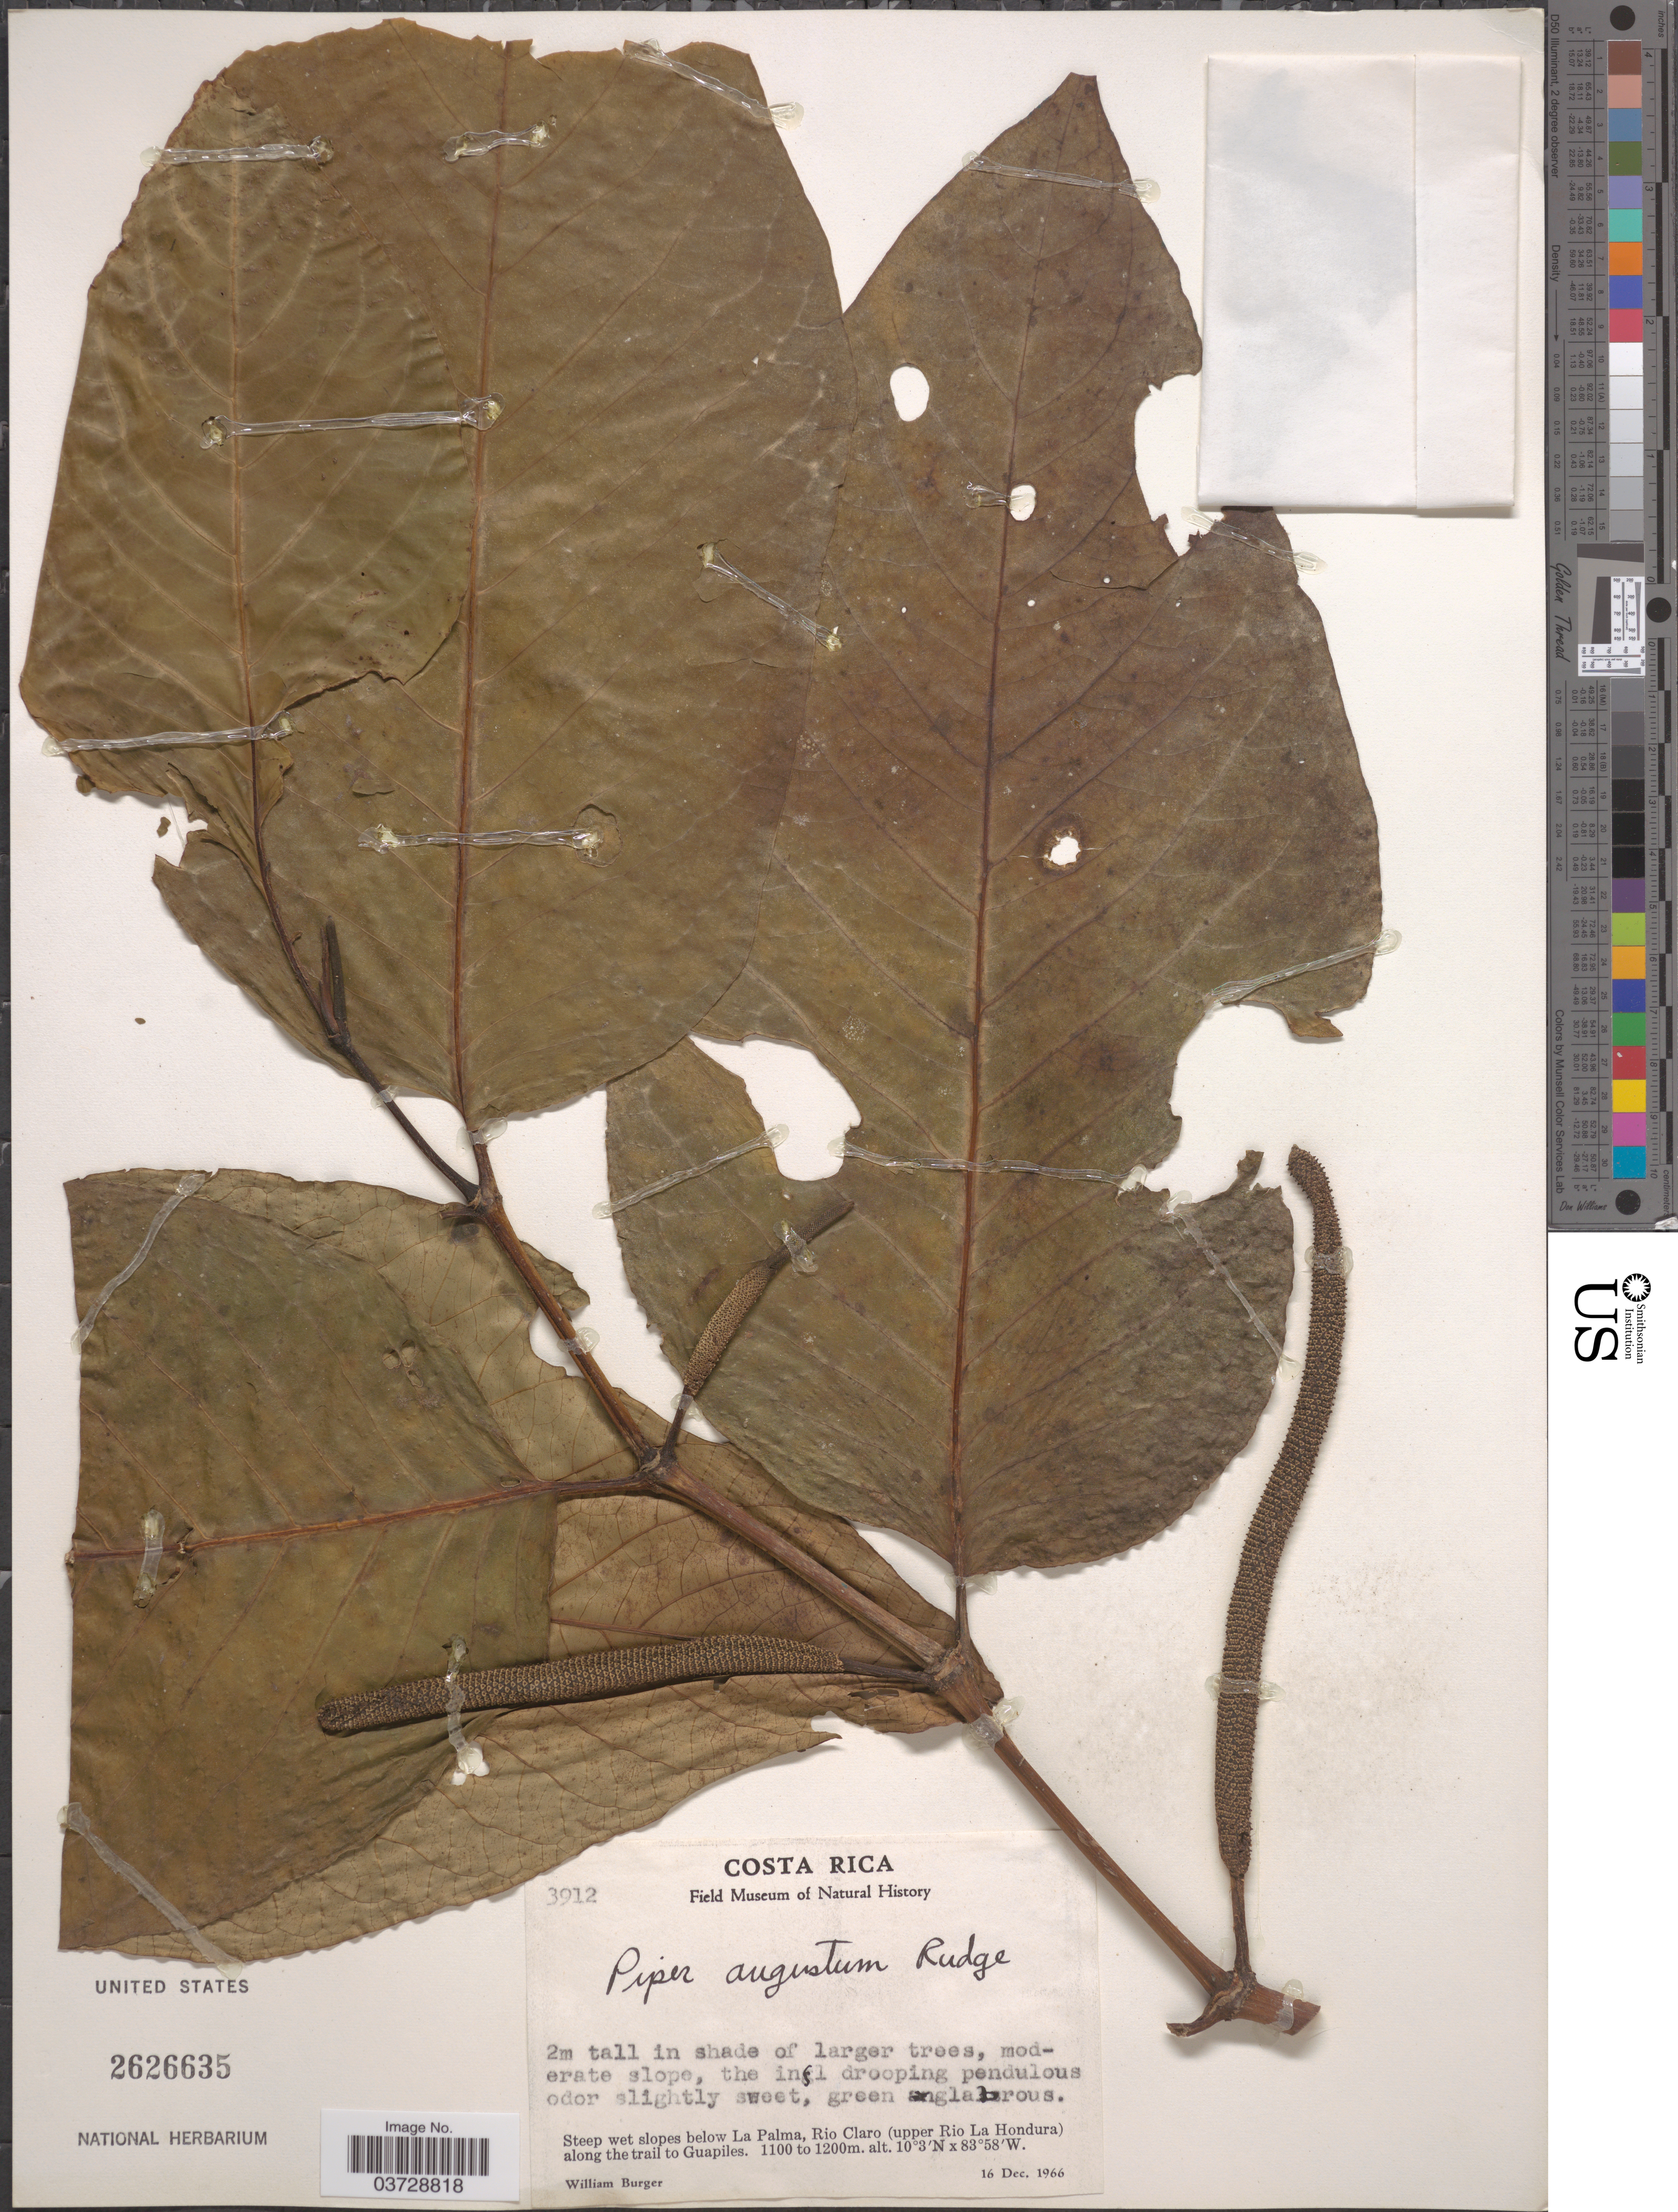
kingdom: Plantae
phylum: Tracheophyta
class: Magnoliopsida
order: Piperales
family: Piperaceae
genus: Piper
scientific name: Piper augustum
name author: Rudge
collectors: W. Burger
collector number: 3912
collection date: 1966-02-16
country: Costa Rica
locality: Steep wet slopes below La Palma, Rio Claro (upper Rio La Hondura) along the trail to Guapiles.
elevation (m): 1100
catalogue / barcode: US 2626635